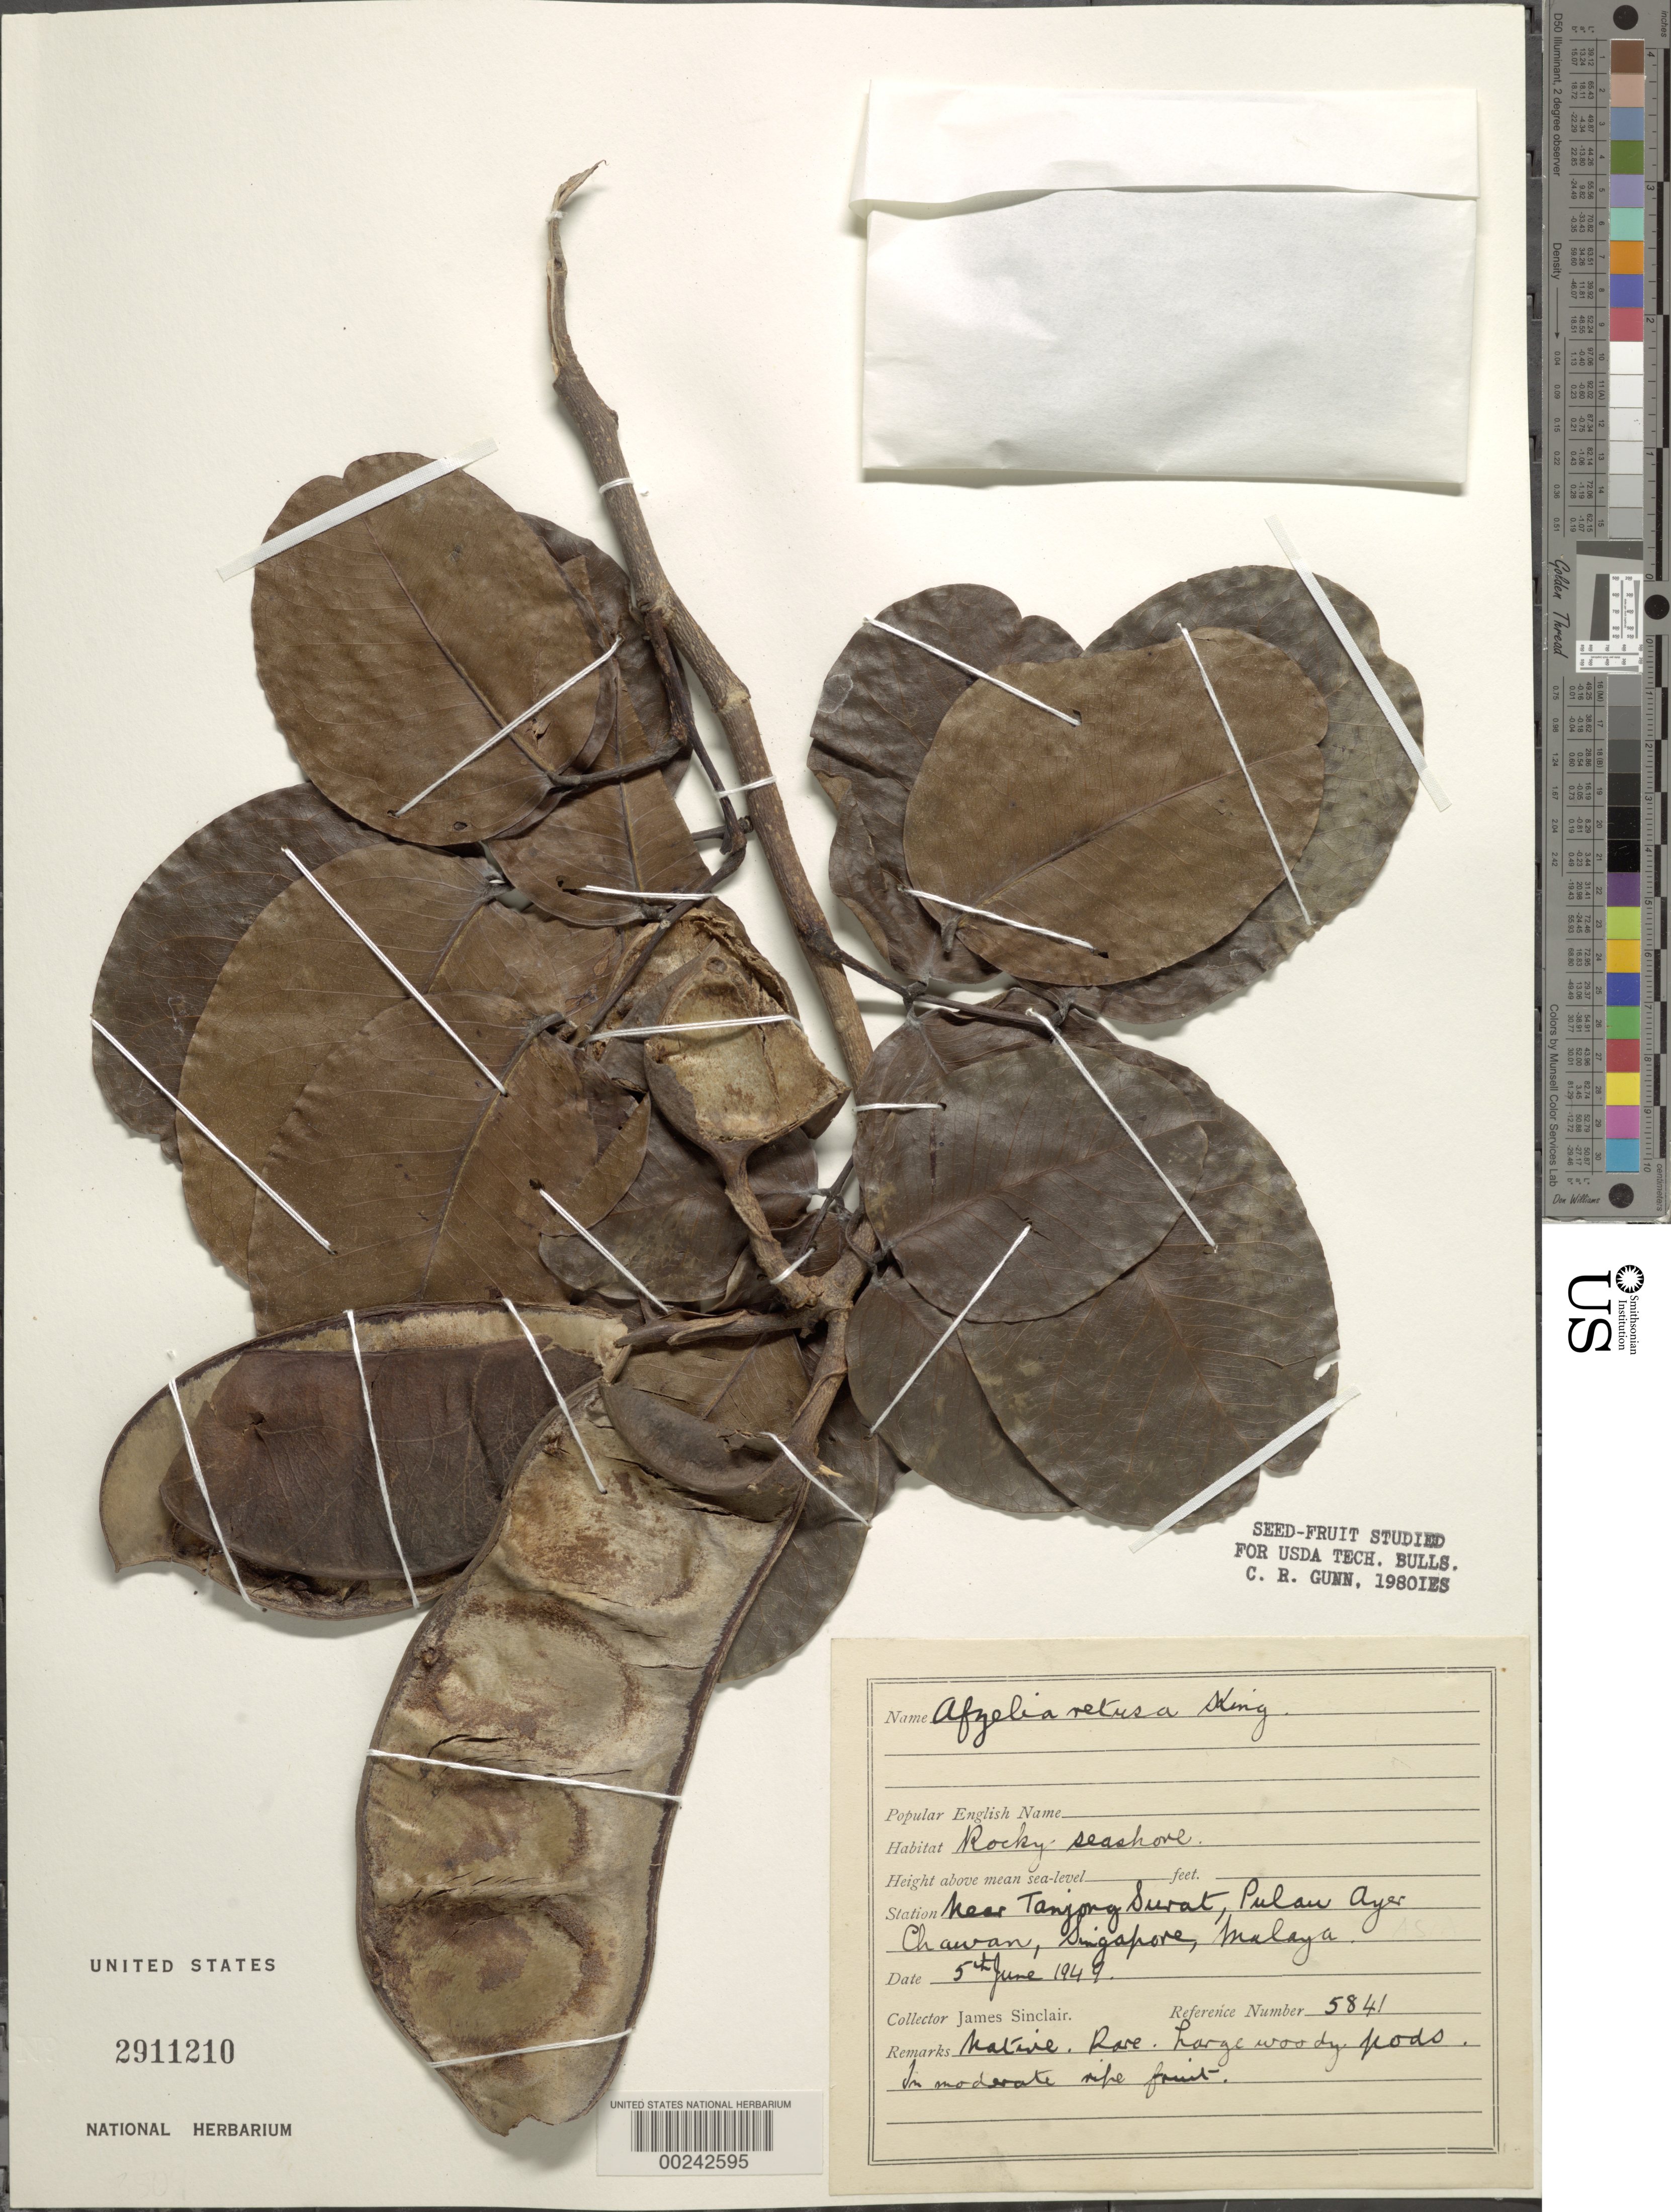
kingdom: Plantae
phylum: Tracheophyta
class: Magnoliopsida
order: Fabales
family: Fabaceae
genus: Afzelia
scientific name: Afzelia retusa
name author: Kurz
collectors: J. Sinclair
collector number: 5841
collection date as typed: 05 Jun 1949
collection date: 1949-06-05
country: Singapore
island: Pulau Ayer Chawan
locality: Near tanjong surat, pulau ayer chawan [Malay Peninsula]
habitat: Rocky seashore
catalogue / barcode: US 2911210